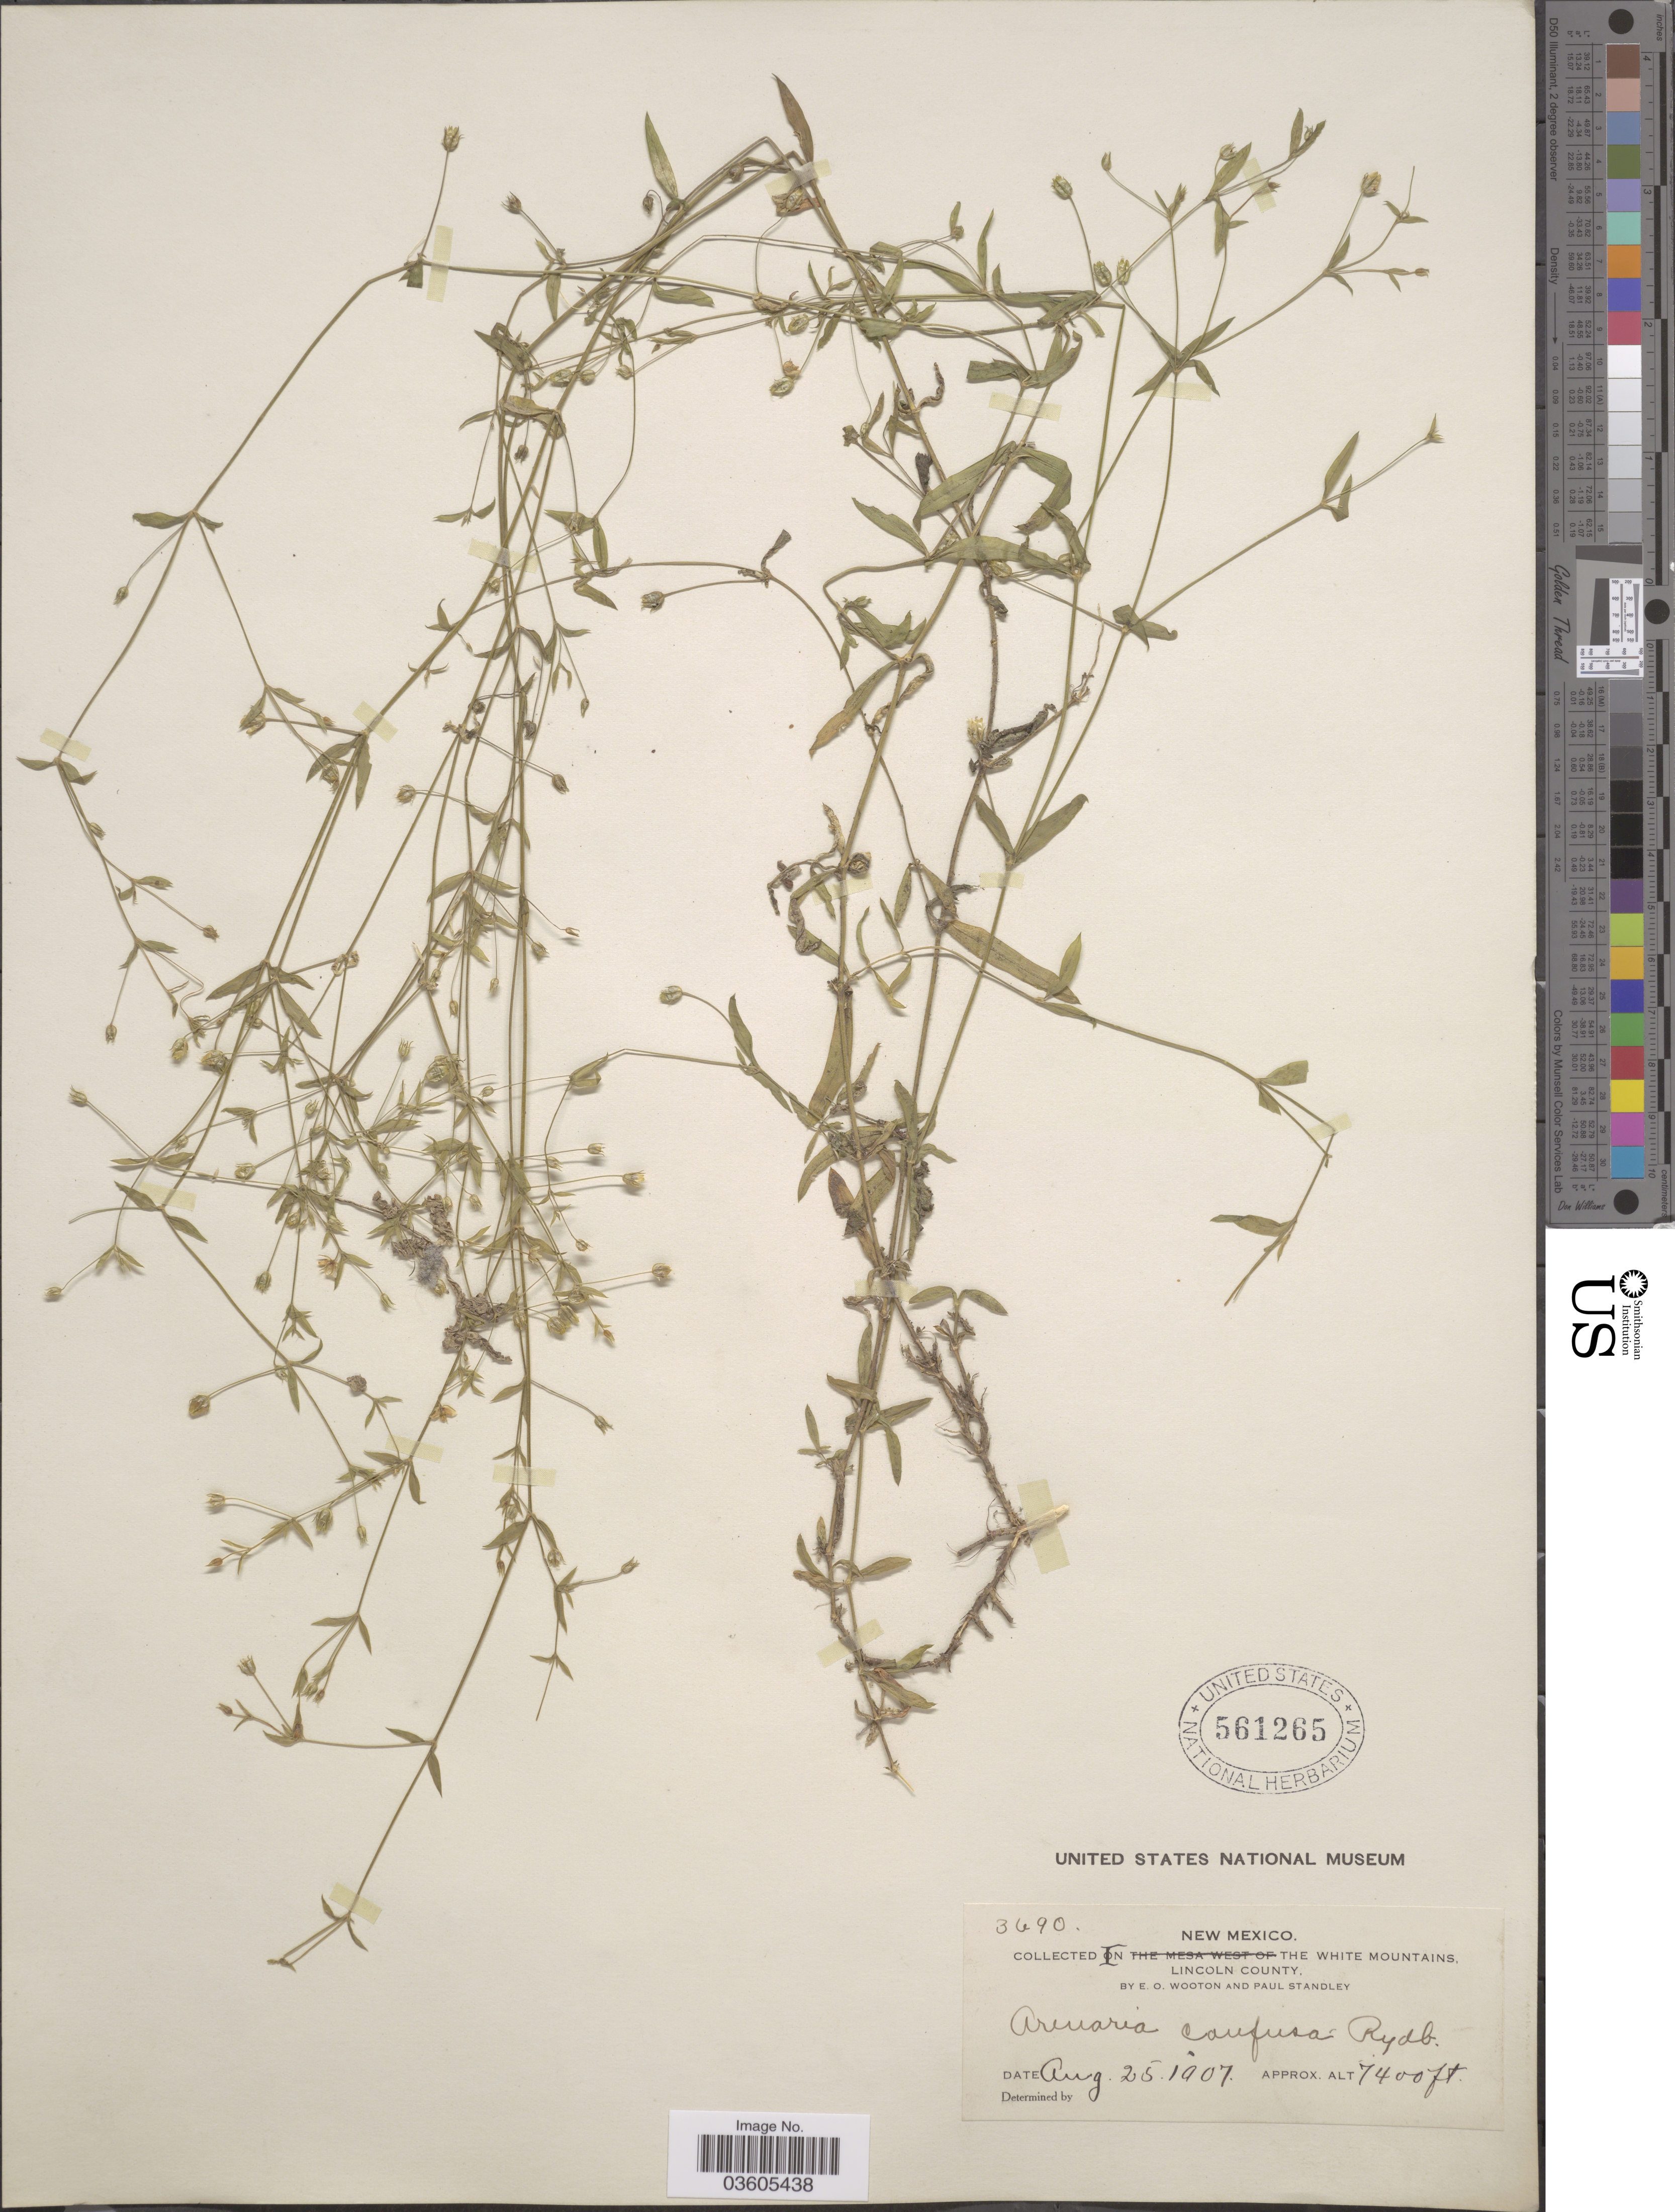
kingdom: Plantae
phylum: Tracheophyta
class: Magnoliopsida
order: Caryophyllales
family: Caryophyllaceae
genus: Arenaria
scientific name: Arenaria confusa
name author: Rydb.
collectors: E. O. Wooton & P. C. Standley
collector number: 3690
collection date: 1907-08-25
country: United States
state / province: New Mexico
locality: In the White Mountains, Lincoln County.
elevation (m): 2256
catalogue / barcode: US 561265